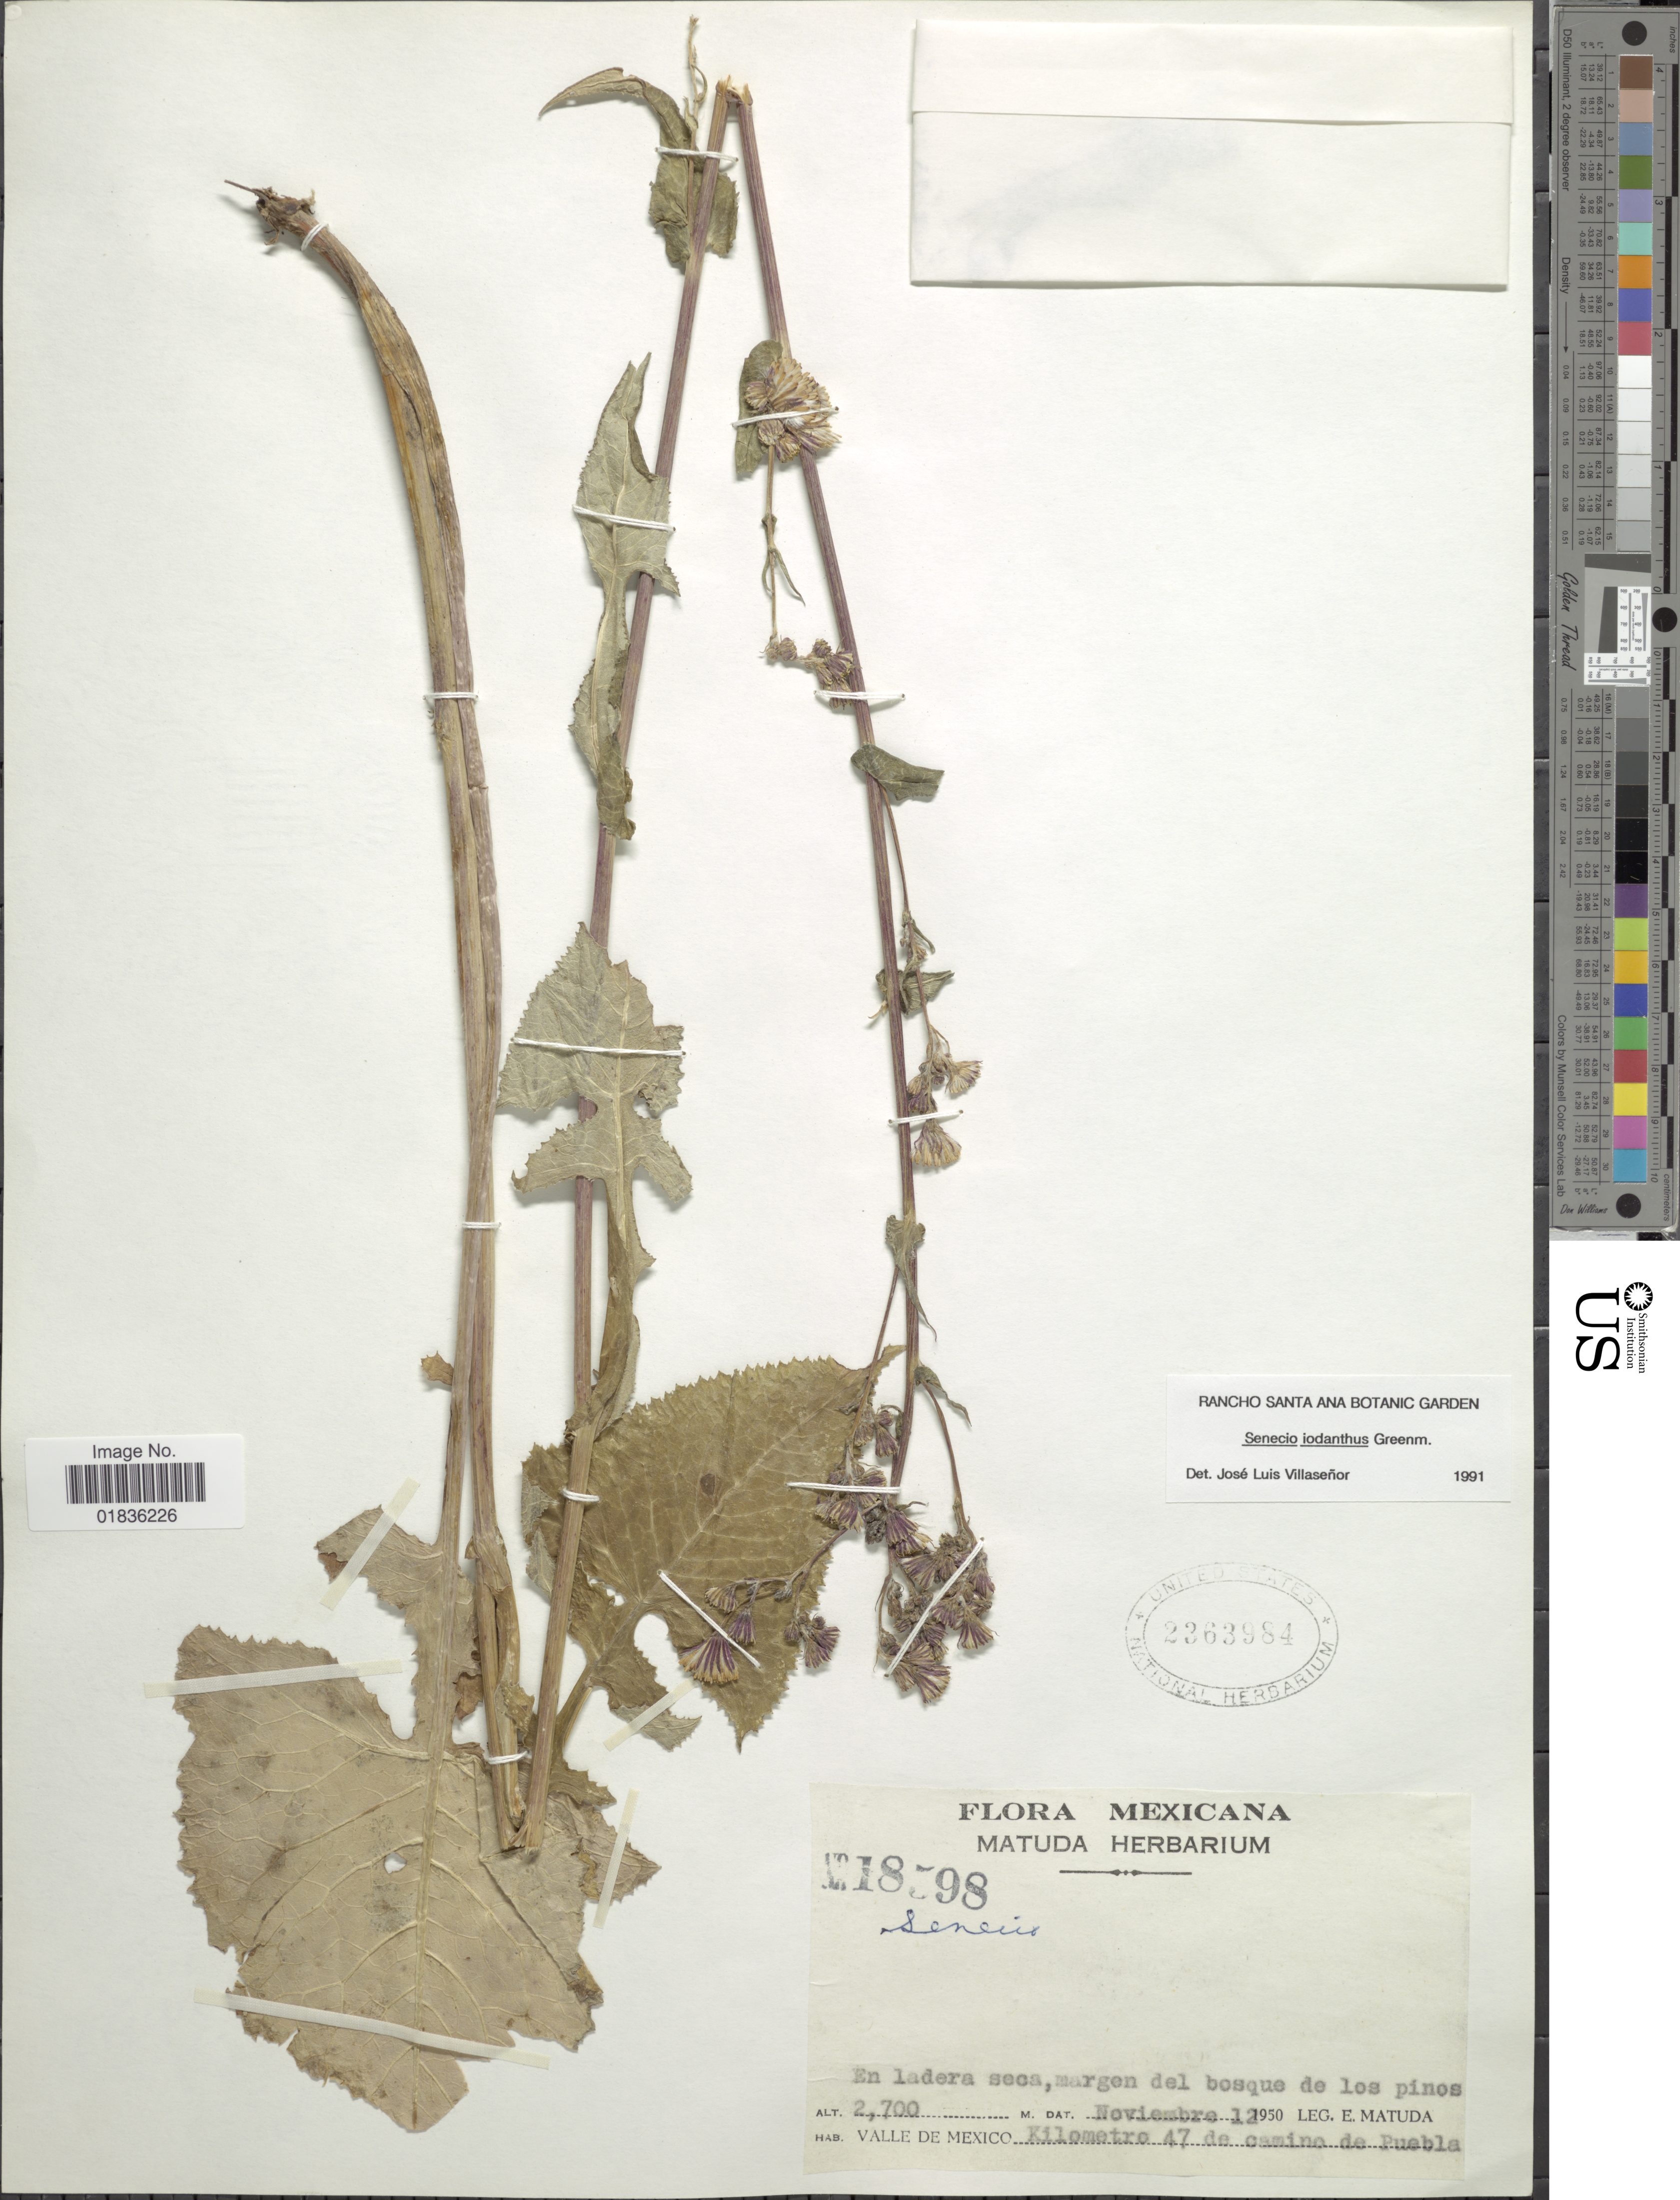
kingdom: Plantae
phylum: Tracheophyta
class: Magnoliopsida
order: Asterales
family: Asteraceae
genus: Senecio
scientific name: Senecio iodanthus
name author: Greenm.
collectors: E. Matuda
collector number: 18598*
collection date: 1950-11-12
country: Mexico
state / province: Puebla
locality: Valle de Mexico, Kilometre 47 de camino de Puebla.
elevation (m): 2700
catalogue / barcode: US 2363984